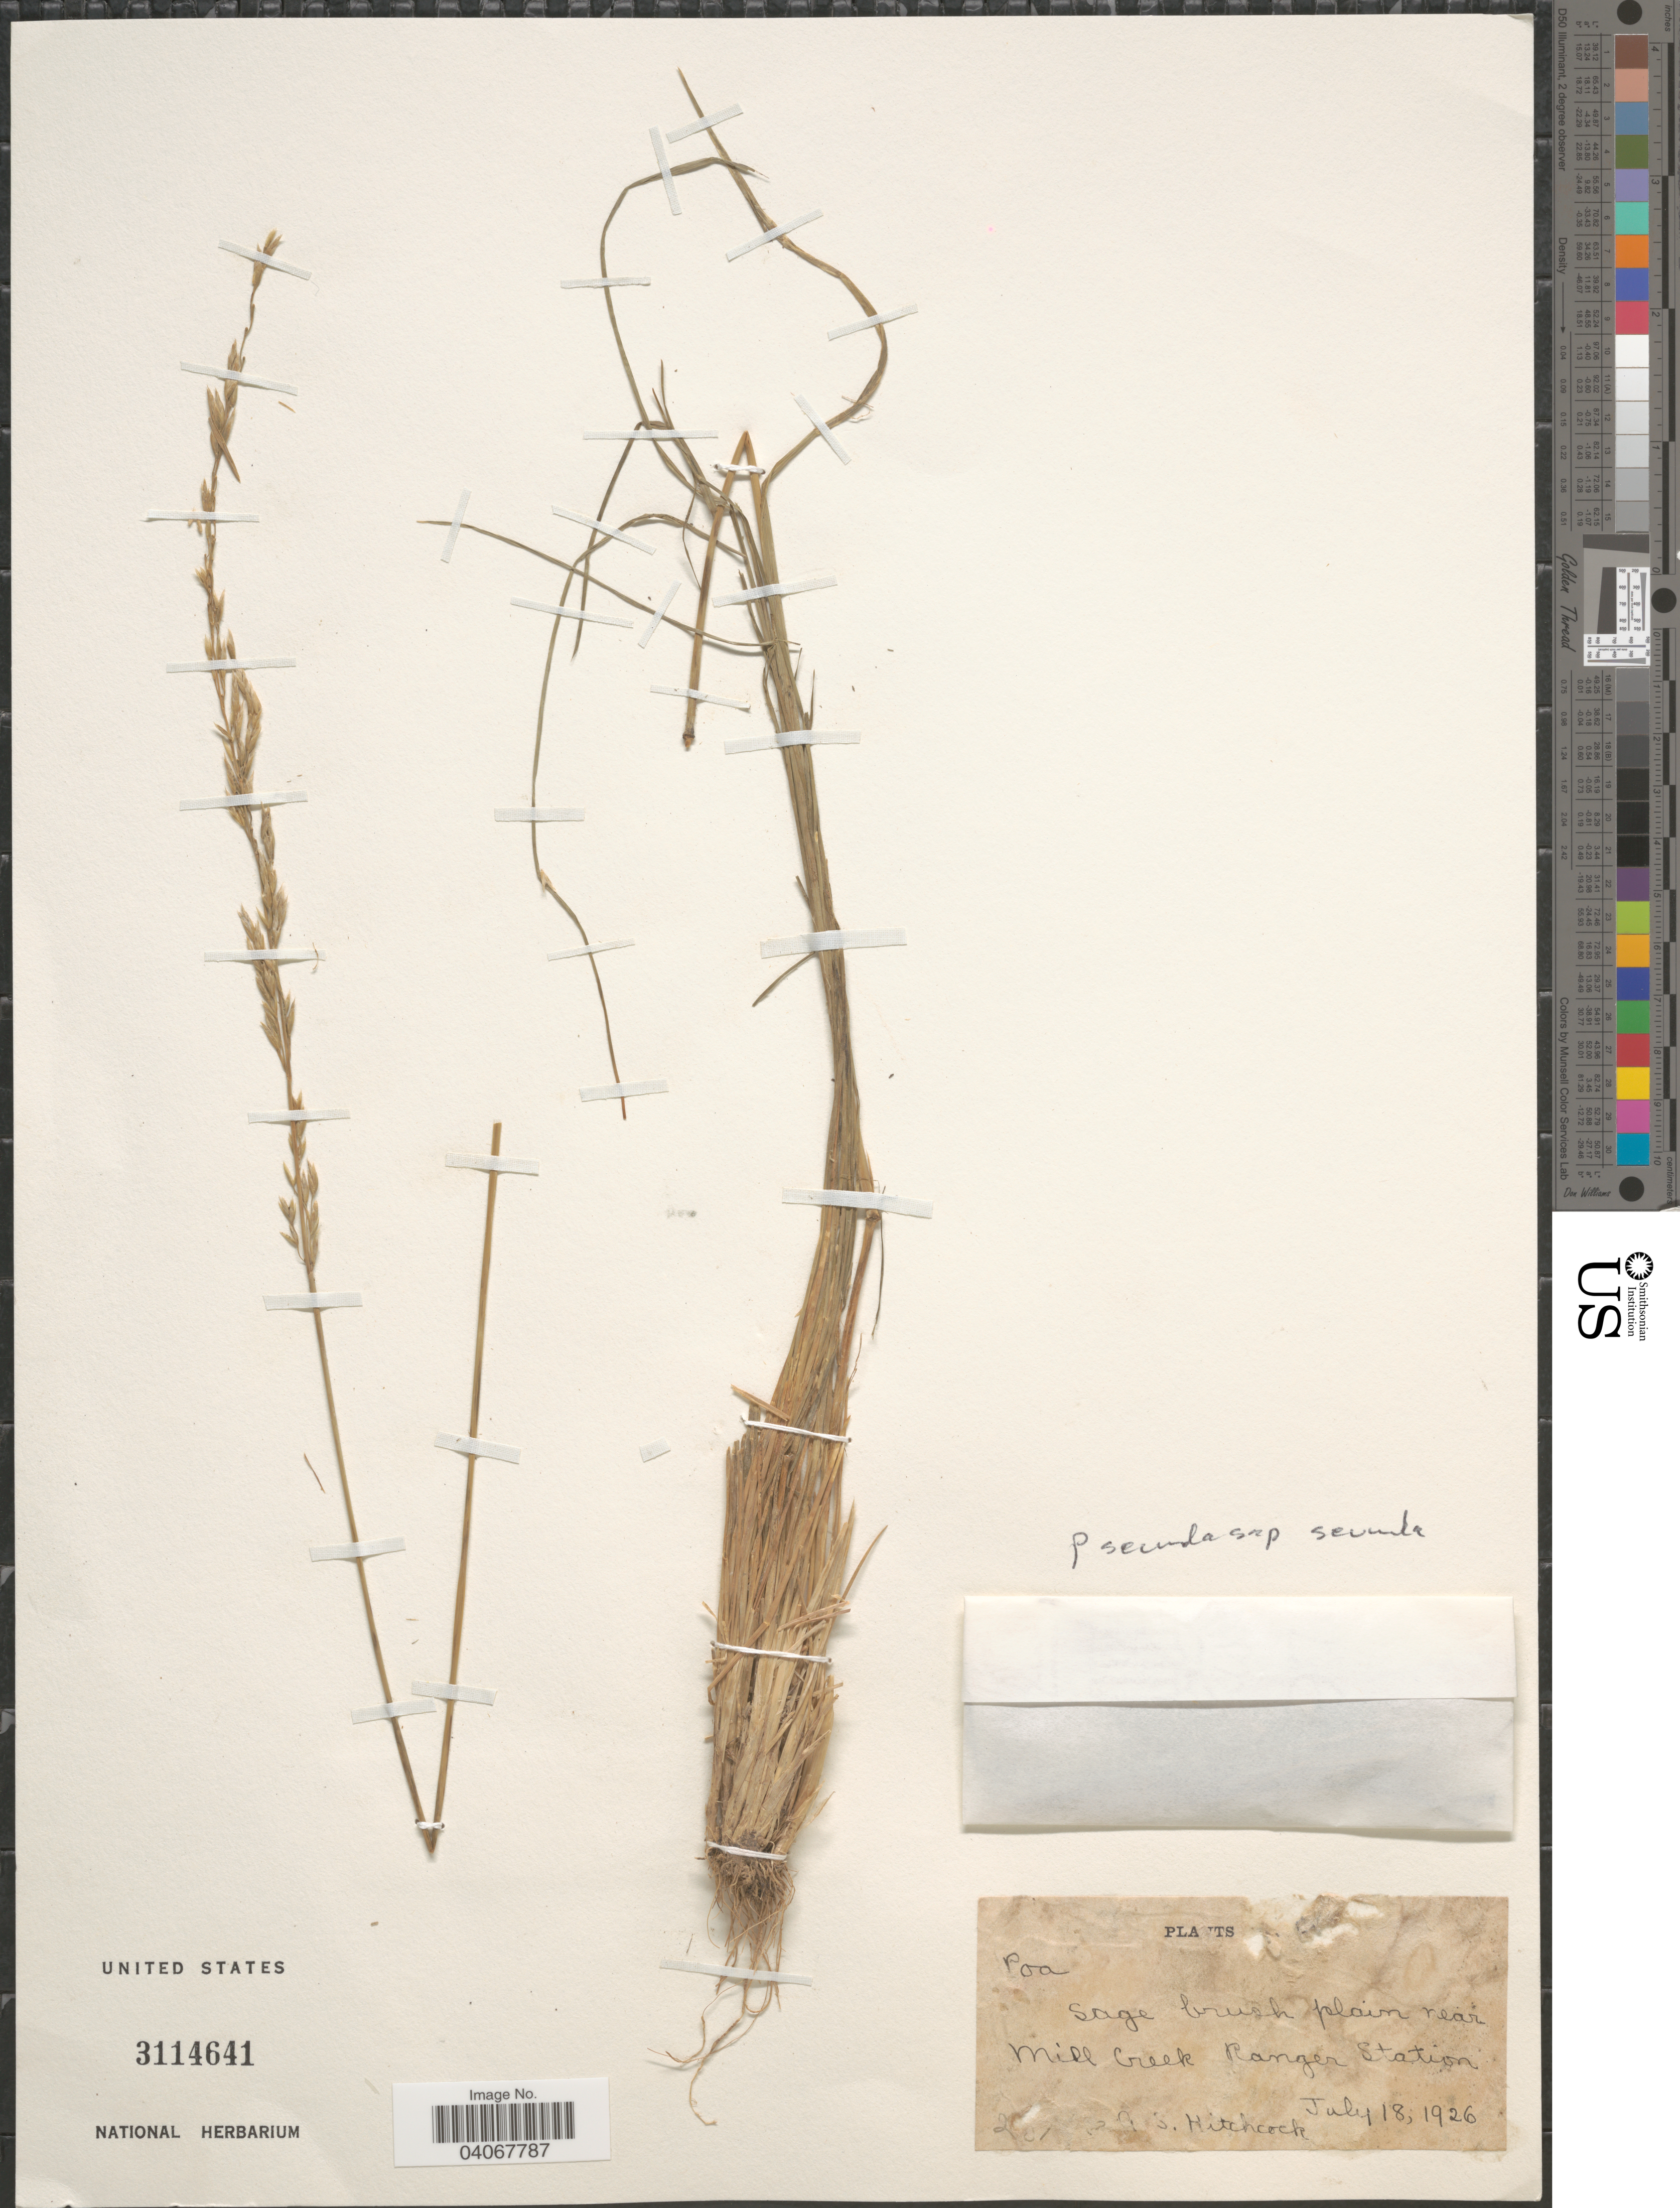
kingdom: Plantae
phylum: Tracheophyta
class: Liliopsida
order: Poales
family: Poaceae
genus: Poa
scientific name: Poa secunda subsp. secunda var. secunda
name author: J. Presl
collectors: A. S. Hitchcock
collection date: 1926-07-18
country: United States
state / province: California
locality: Sage brush near Mill Creek Ranger Station.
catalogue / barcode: US 3114641